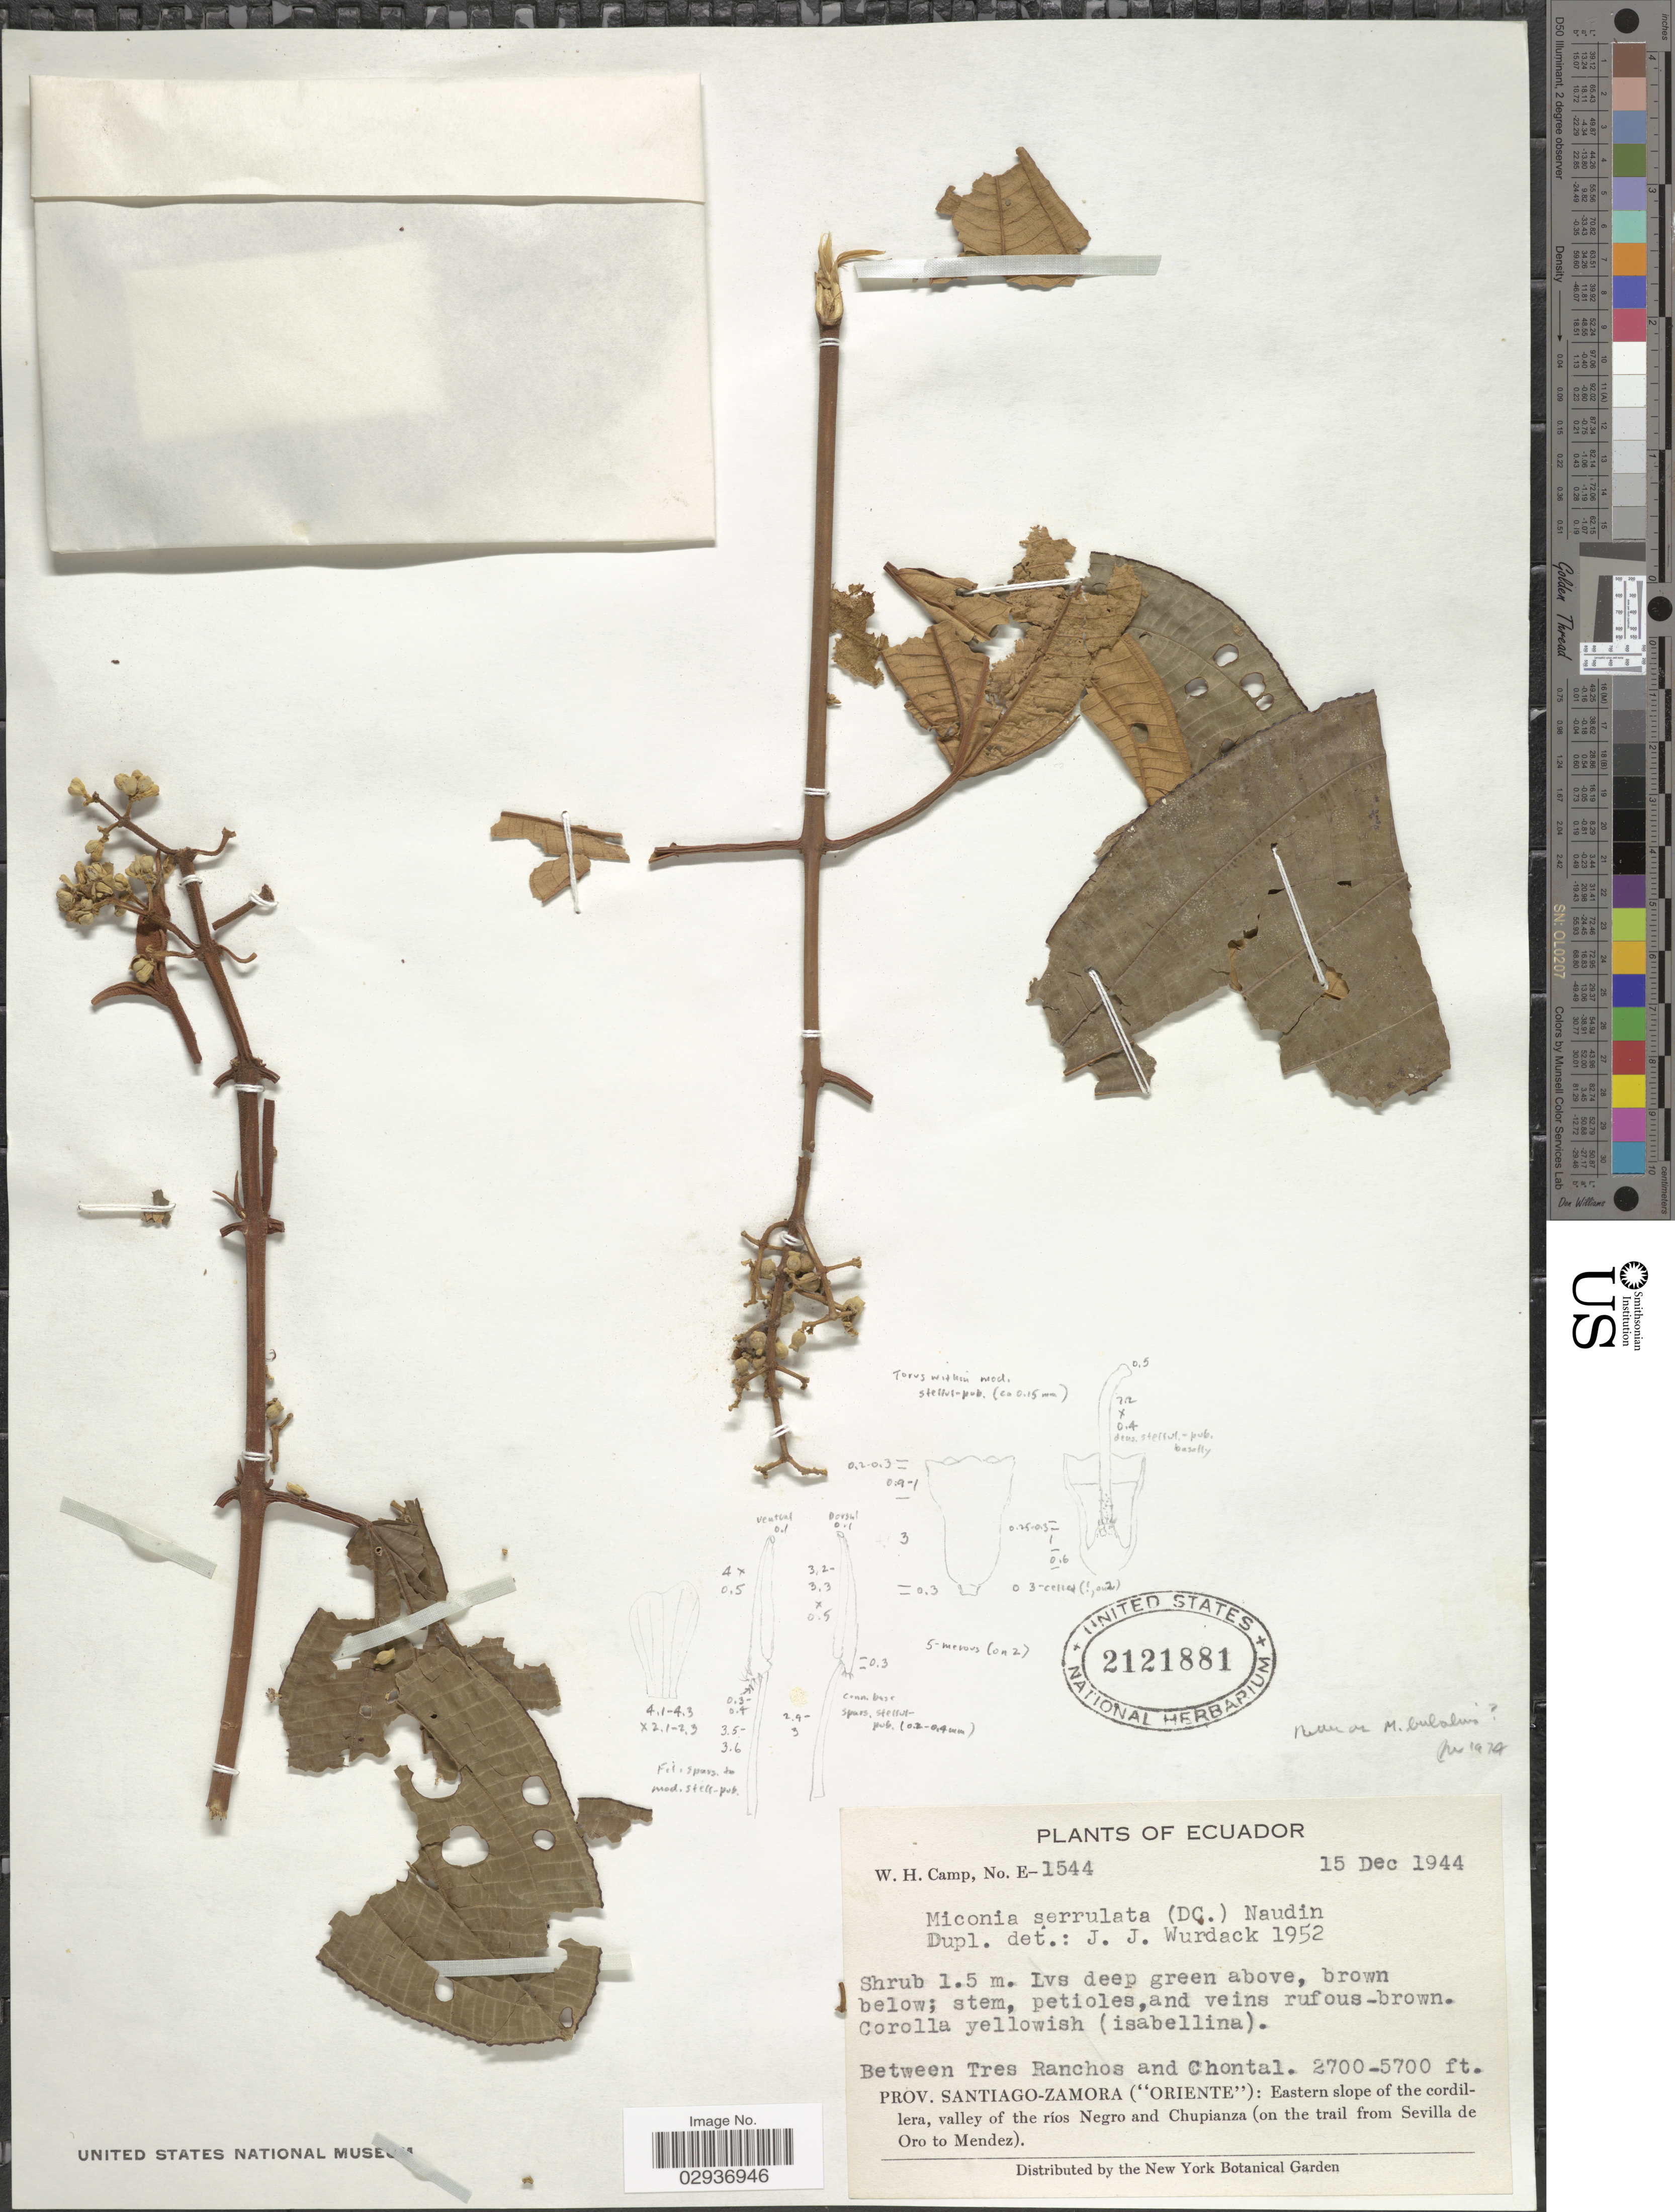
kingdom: Plantae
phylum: Tracheophyta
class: Magnoliopsida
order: Myrtales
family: Melastomataceae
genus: Miconia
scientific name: Miconia bubalina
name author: Naudin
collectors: W. H. Camp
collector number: E-1544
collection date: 1944-12-15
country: Ecuador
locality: Between Tres Ranchos and Chontal. Prov. Santiago-Zamora ("Oriente"): Eastern slope of the cordillera, valley of the ríos Negro and Chupianza (on the trail from Sevilla de Oro to Mendez).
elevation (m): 823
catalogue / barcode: US 2121881